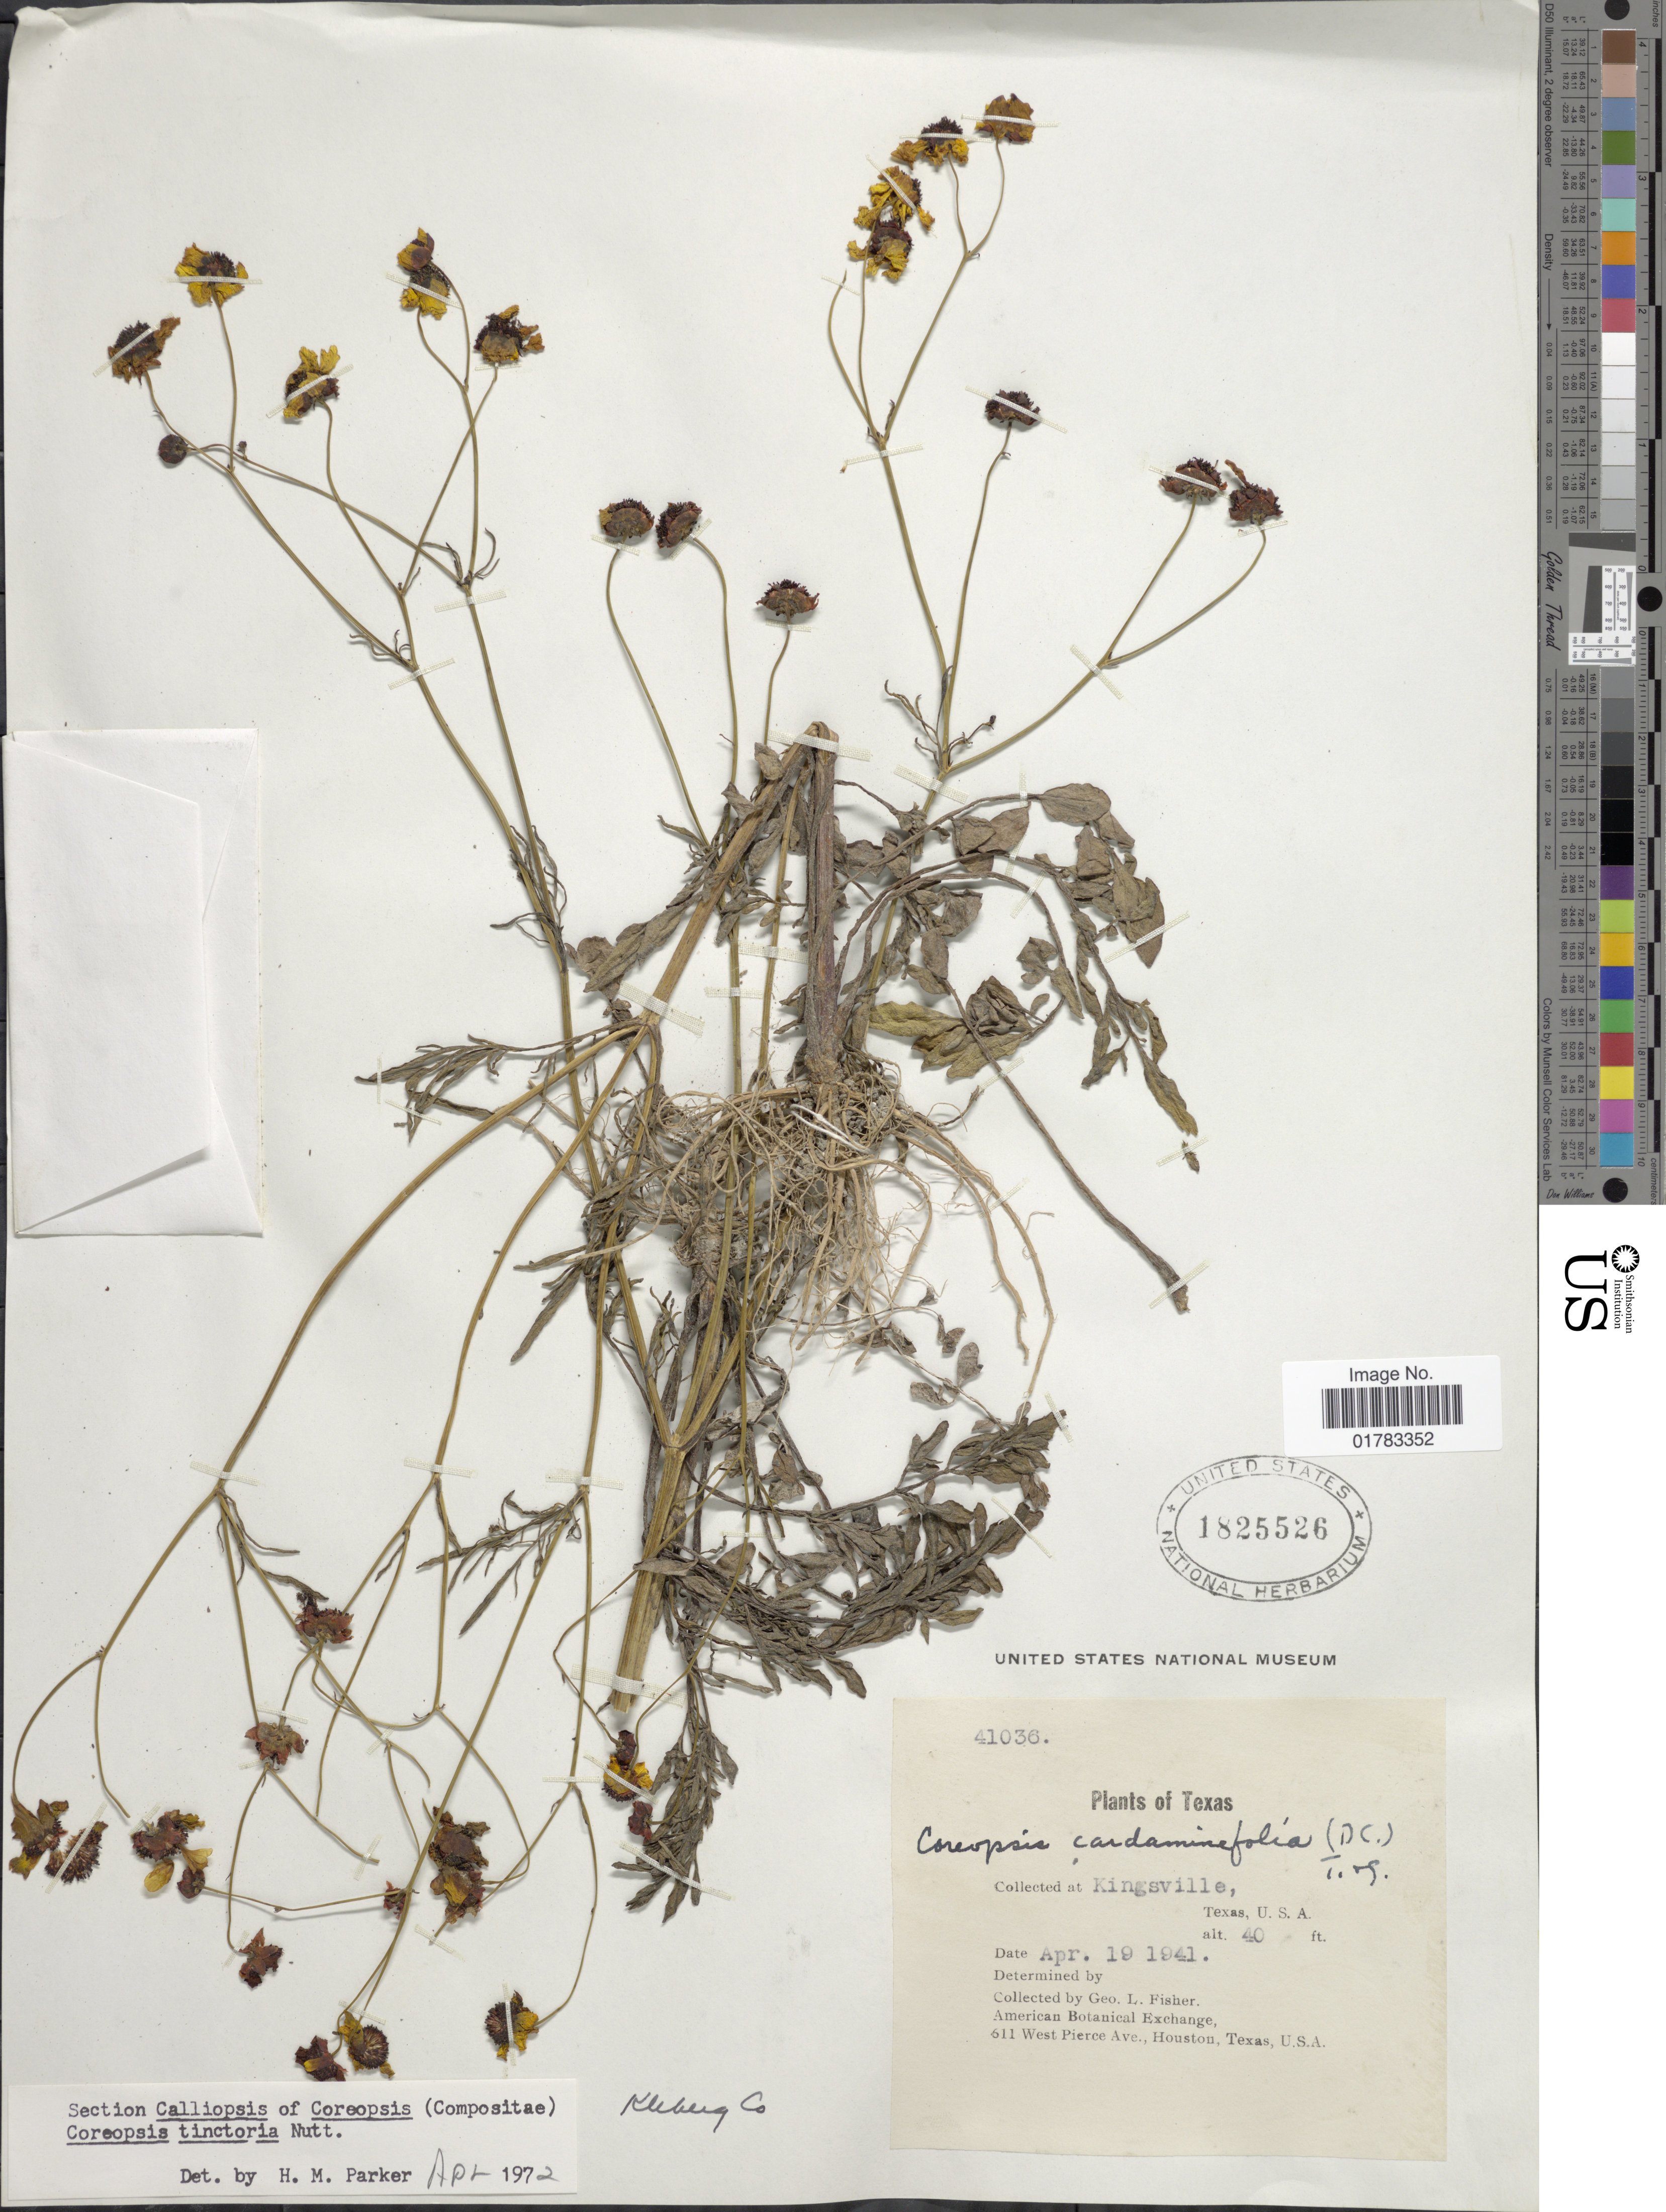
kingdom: Plantae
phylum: Tracheophyta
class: Magnoliopsida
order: Asterales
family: Asteraceae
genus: Coreopsis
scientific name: Coreopsis tinctoria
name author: Nutt.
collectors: G. L. Fisher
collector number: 41036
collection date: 1941-04-19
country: United States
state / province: Texas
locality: Kingsville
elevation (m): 12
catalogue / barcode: US 1825526